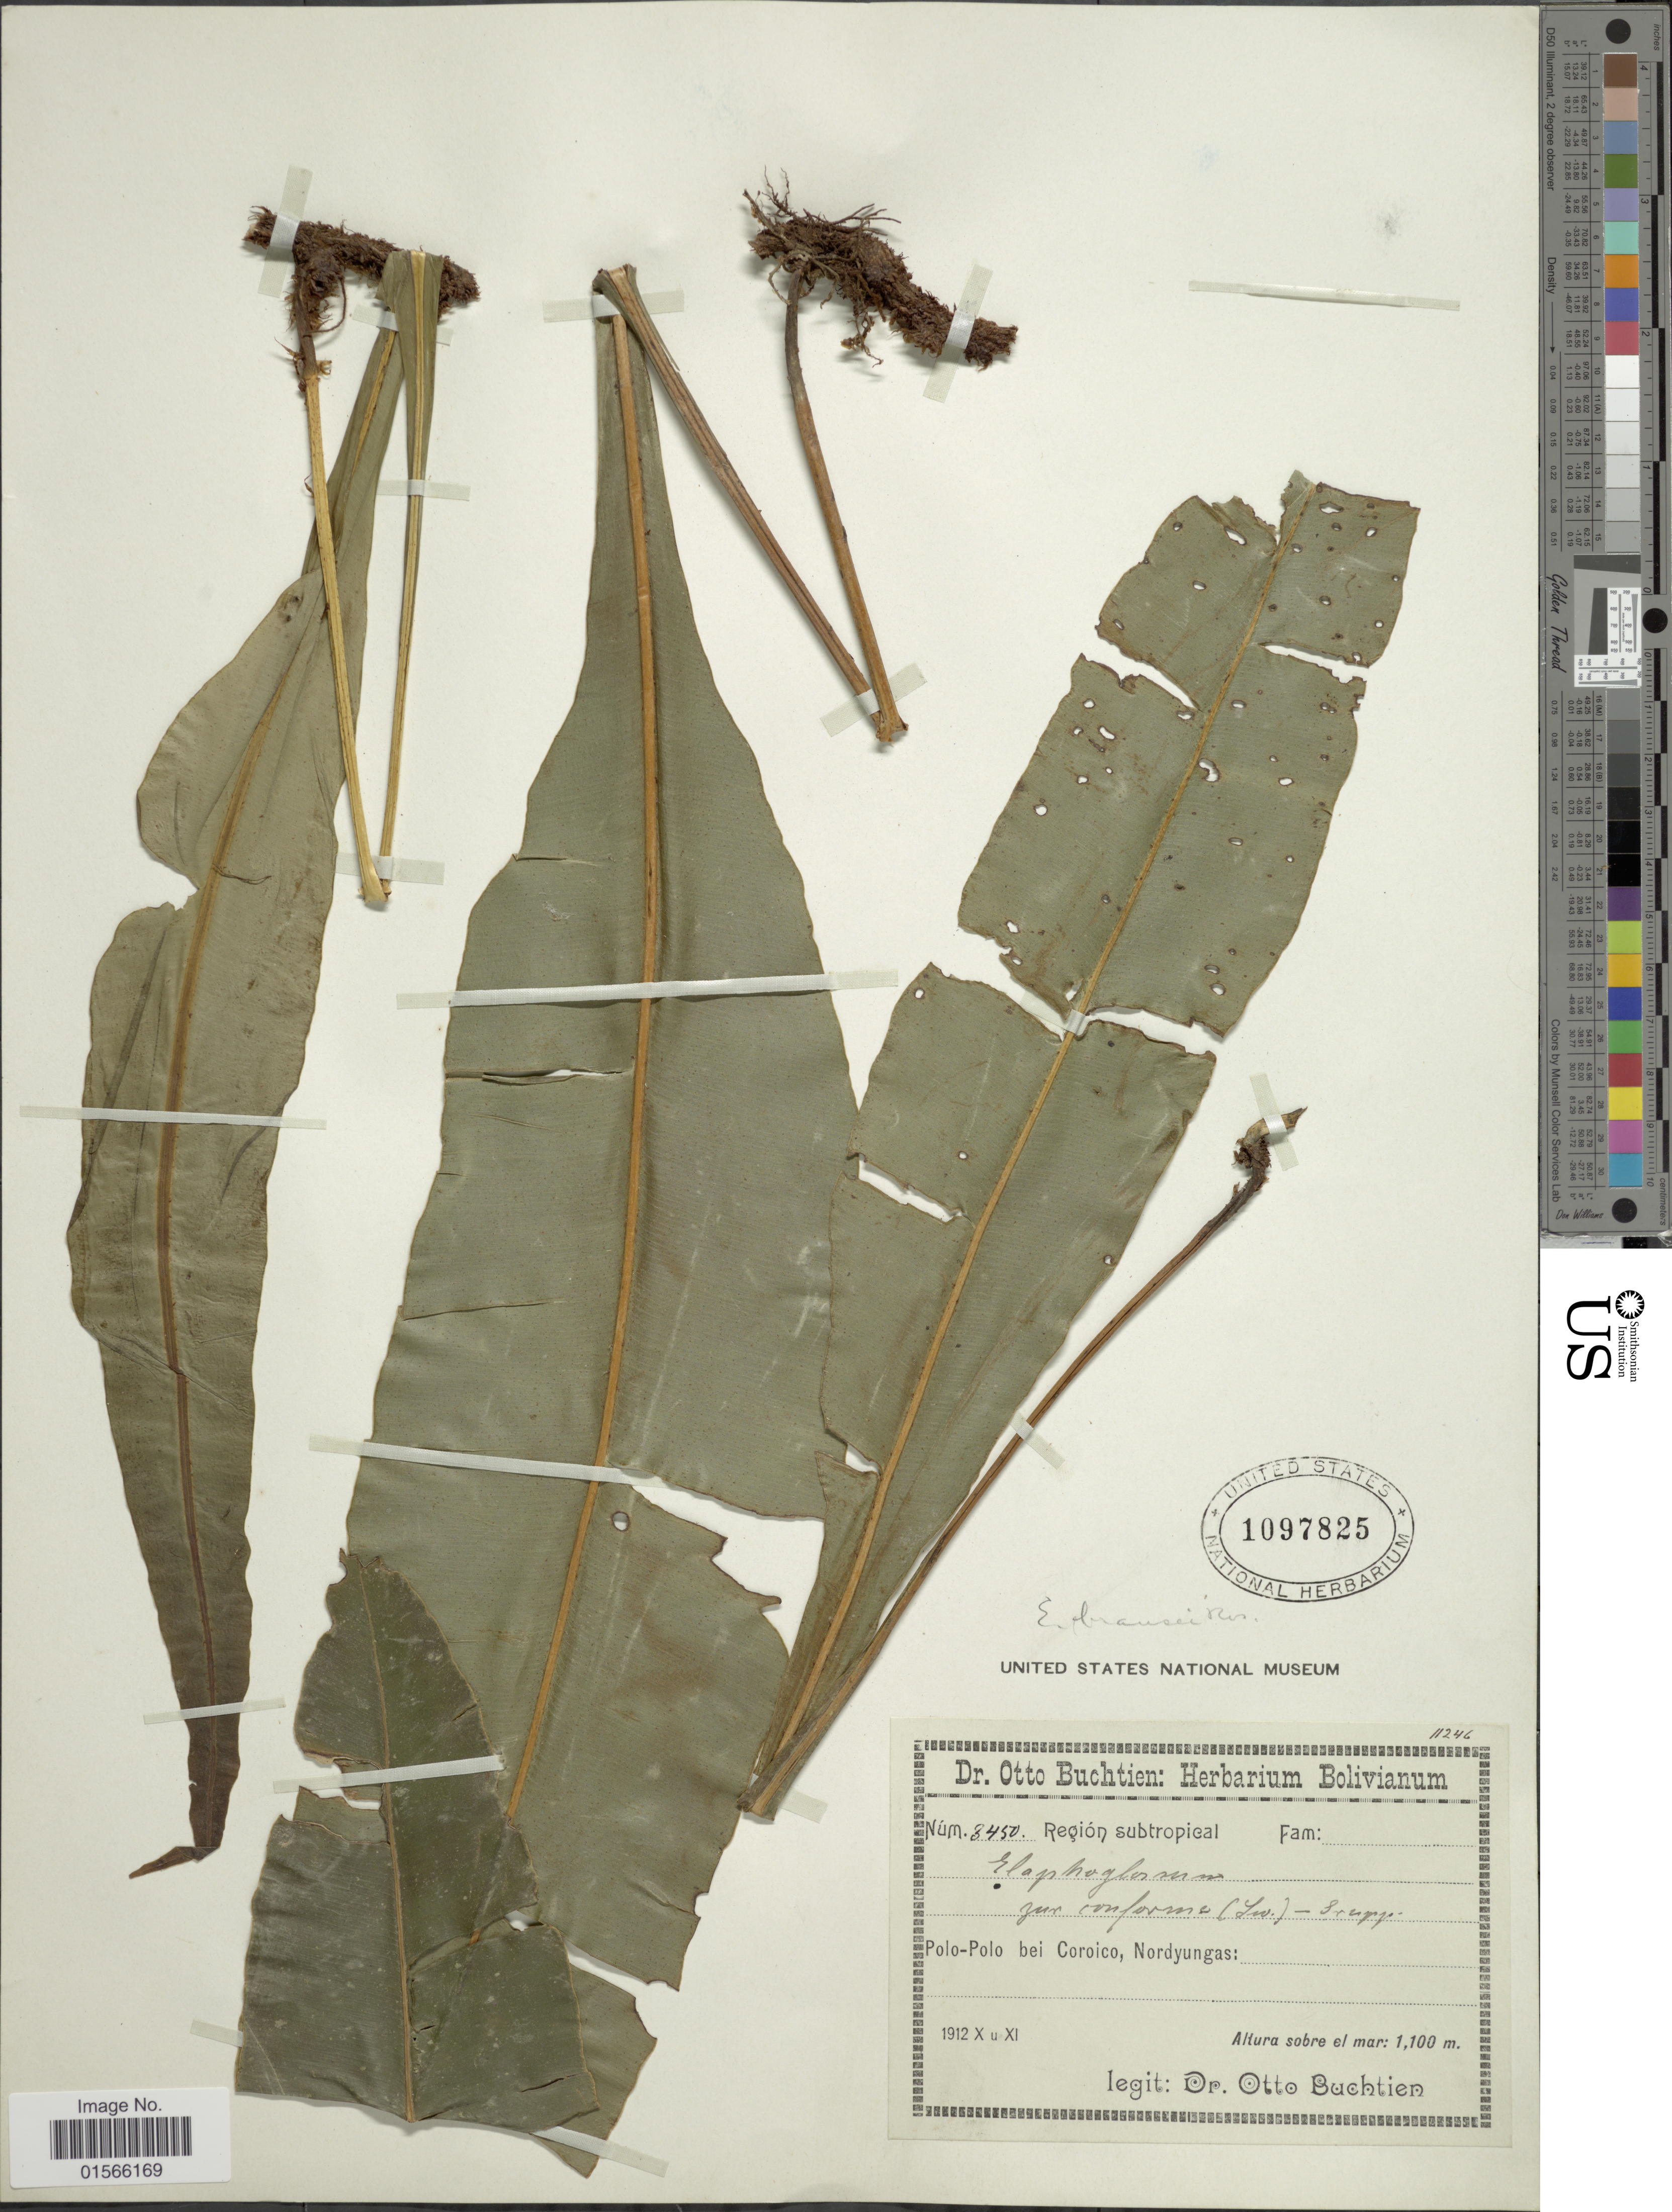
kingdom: Plantae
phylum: Tracheophyta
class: Polypodiopsida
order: Polypodiales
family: Dryopteridaceae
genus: Elaphoglossum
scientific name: Elaphoglossum brausei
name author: Rosenst.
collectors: O. Buchtien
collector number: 3450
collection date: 1912-10/1912-11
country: Bolivia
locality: Polo-Polo bei Coroico, Nordyungas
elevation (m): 1100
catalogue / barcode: US 1097825